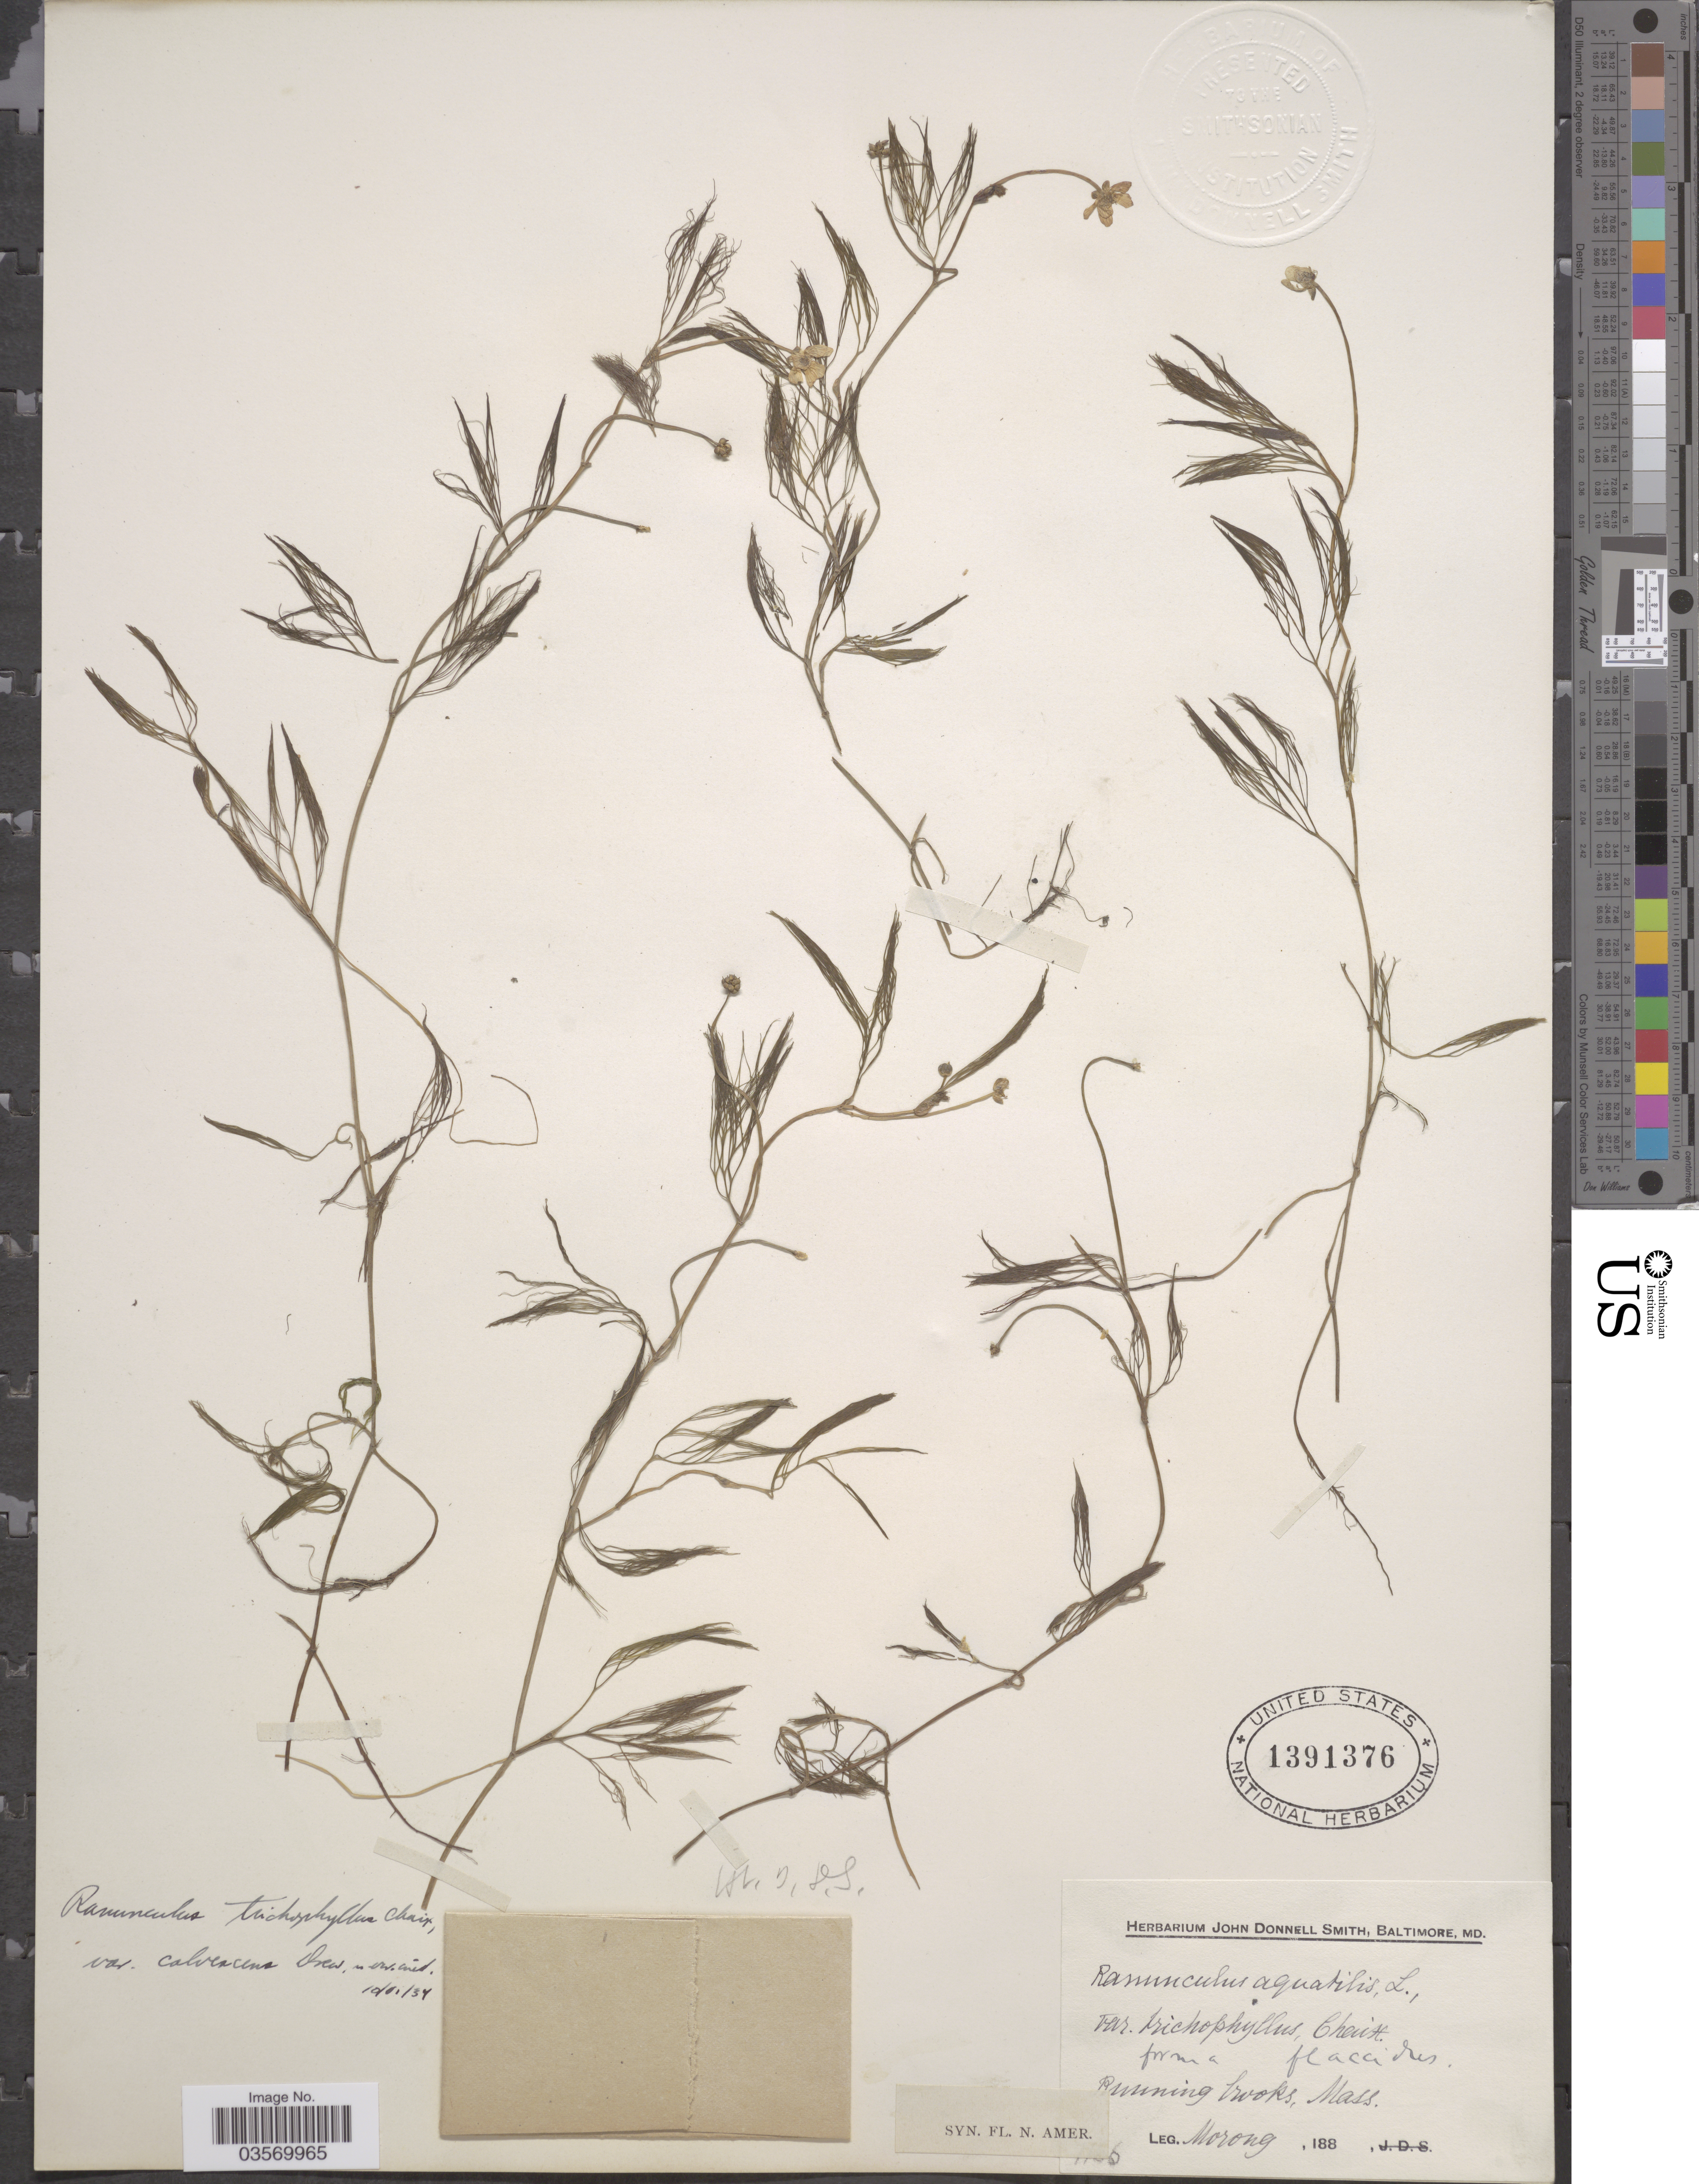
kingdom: Plantae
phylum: Tracheophyta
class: Magnoliopsida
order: Ranunculales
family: Ranunculaceae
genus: Ranunculus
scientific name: Ranunculus trichophyllus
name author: Chaix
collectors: Morong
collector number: !6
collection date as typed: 188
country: United States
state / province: Massachusetts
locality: Running brooks.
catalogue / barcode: US 1391376